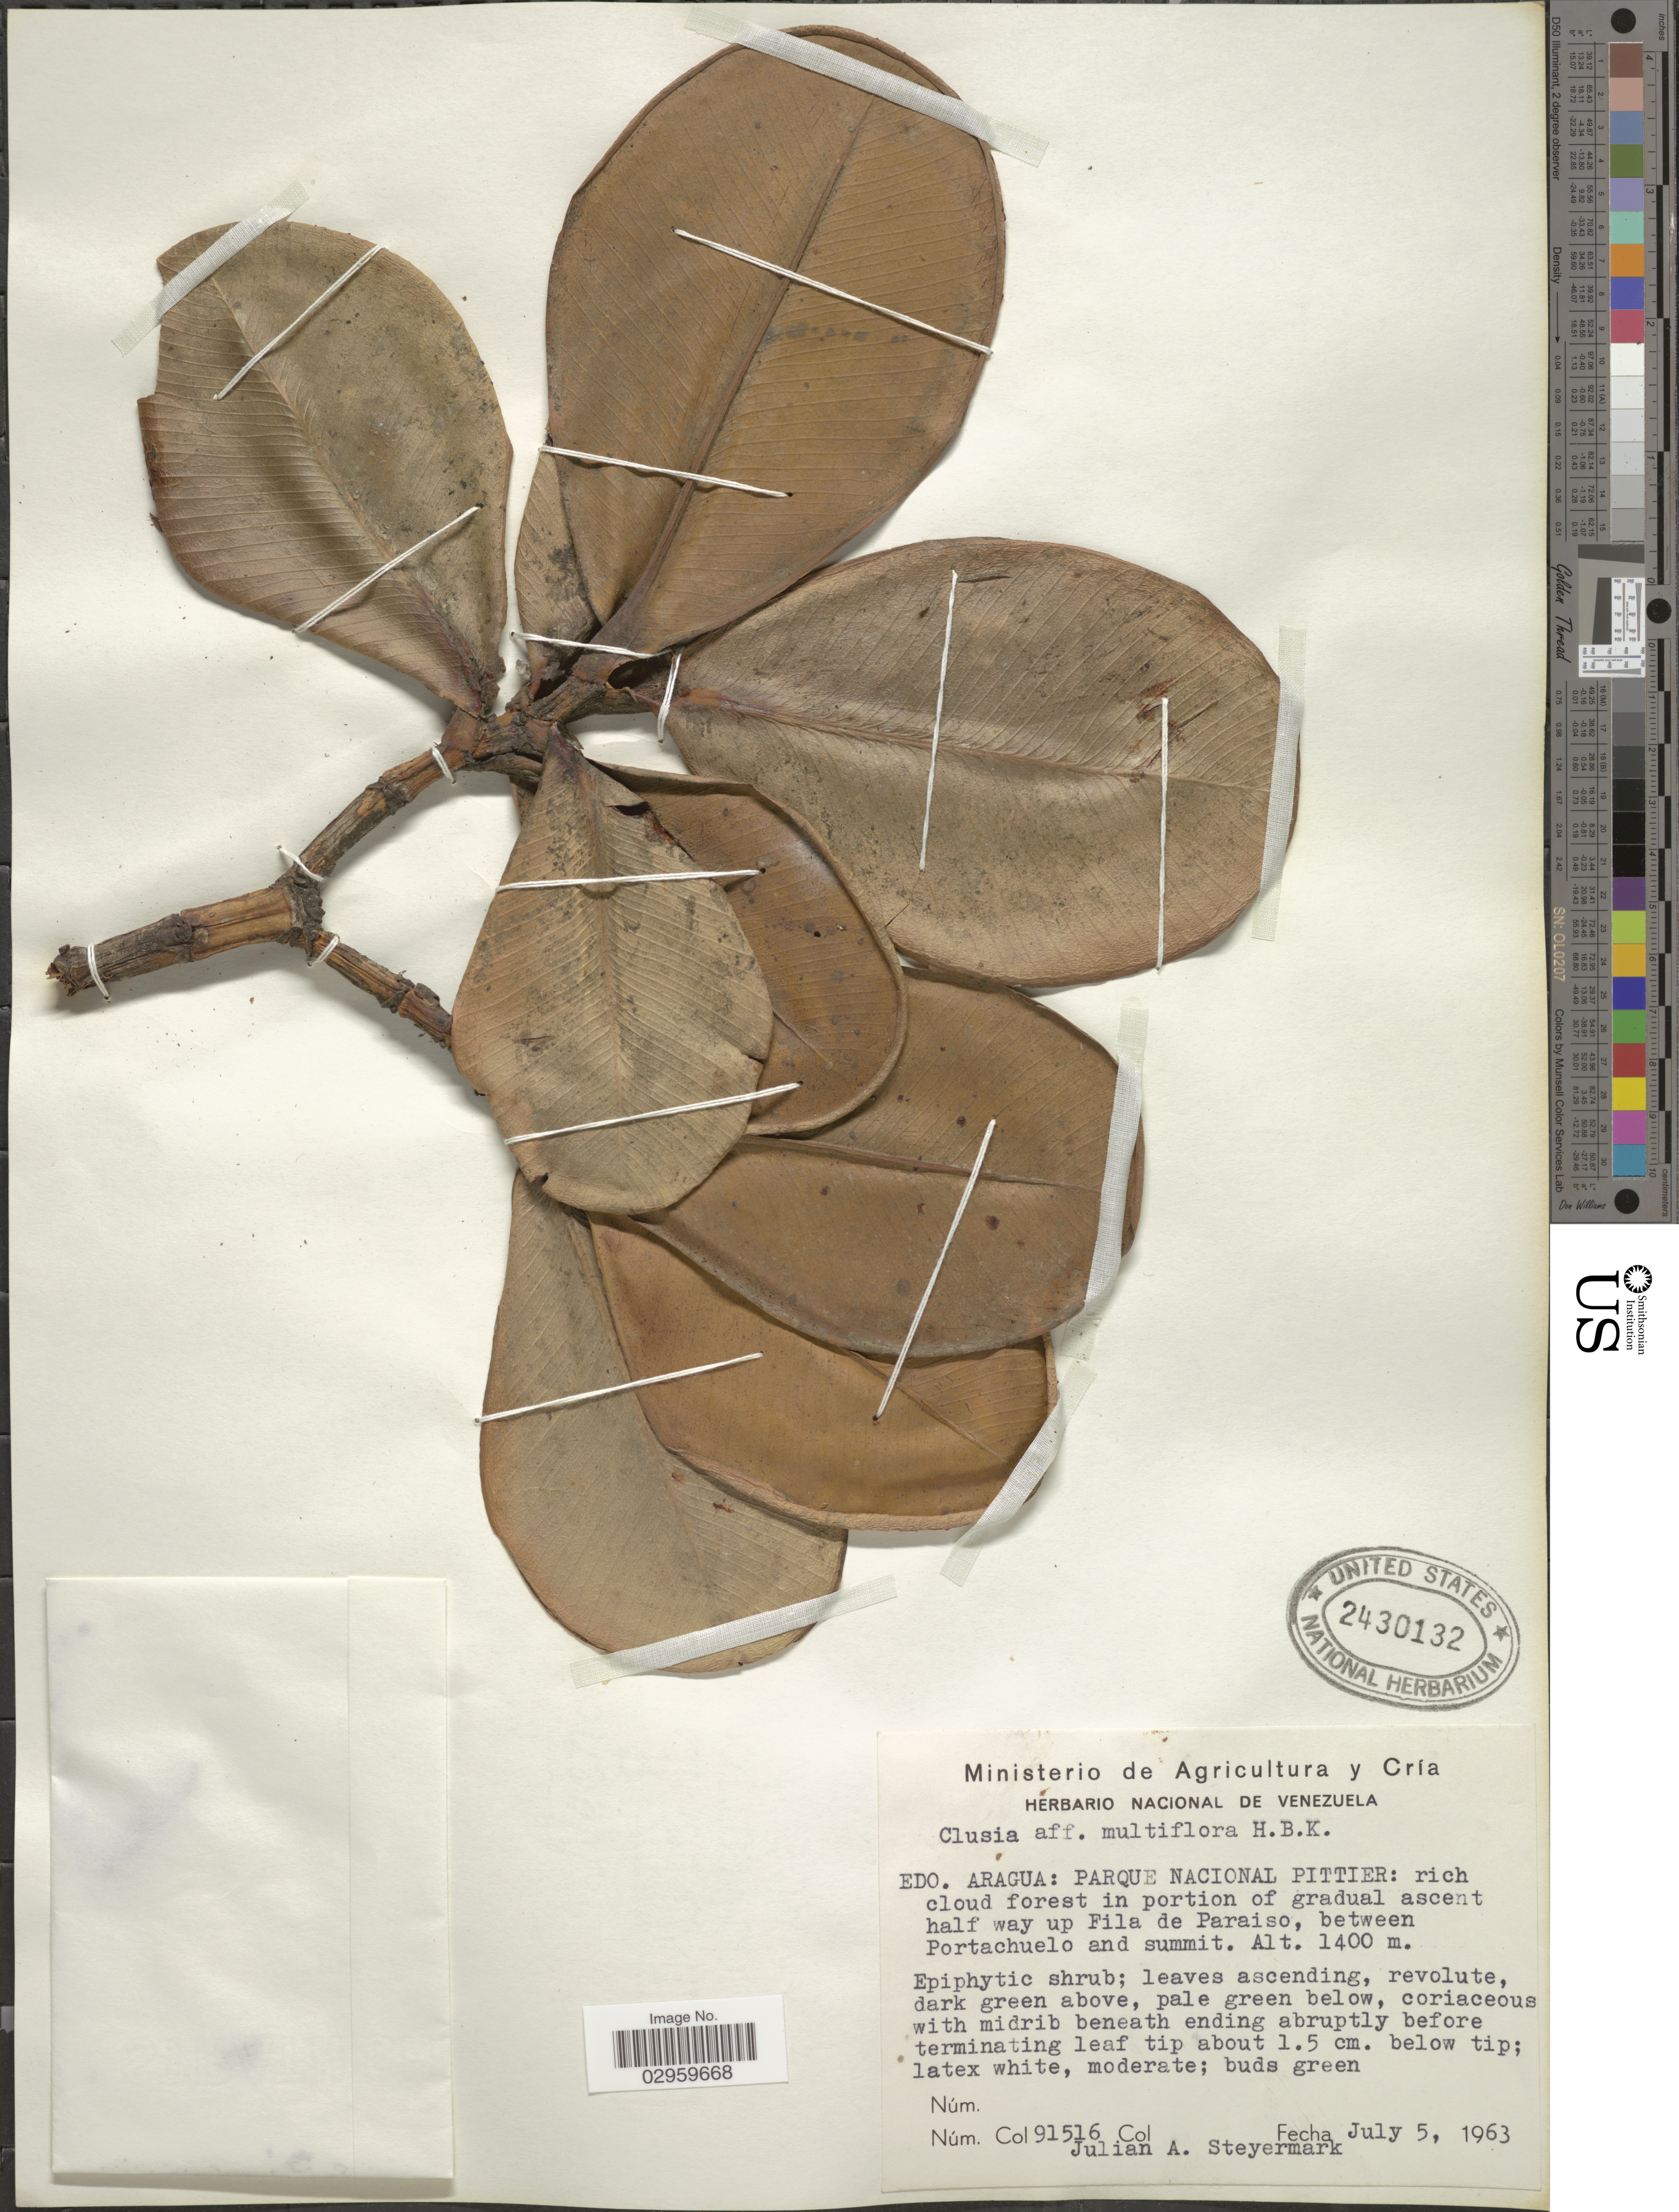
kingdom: Plantae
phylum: Tracheophyta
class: Magnoliopsida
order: Malpighiales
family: Clusiaceae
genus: Clusia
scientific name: Clusia multiflora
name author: Kunth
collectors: J. Steyermark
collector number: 91516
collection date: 1963-07-05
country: Venezuela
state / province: Aragua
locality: Parque Nacional Pittier: rich cloud forest in portion of gradual ascent half way up Fila de Paraiso, between Portachuelo and summit.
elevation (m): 1400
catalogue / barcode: US 2430132